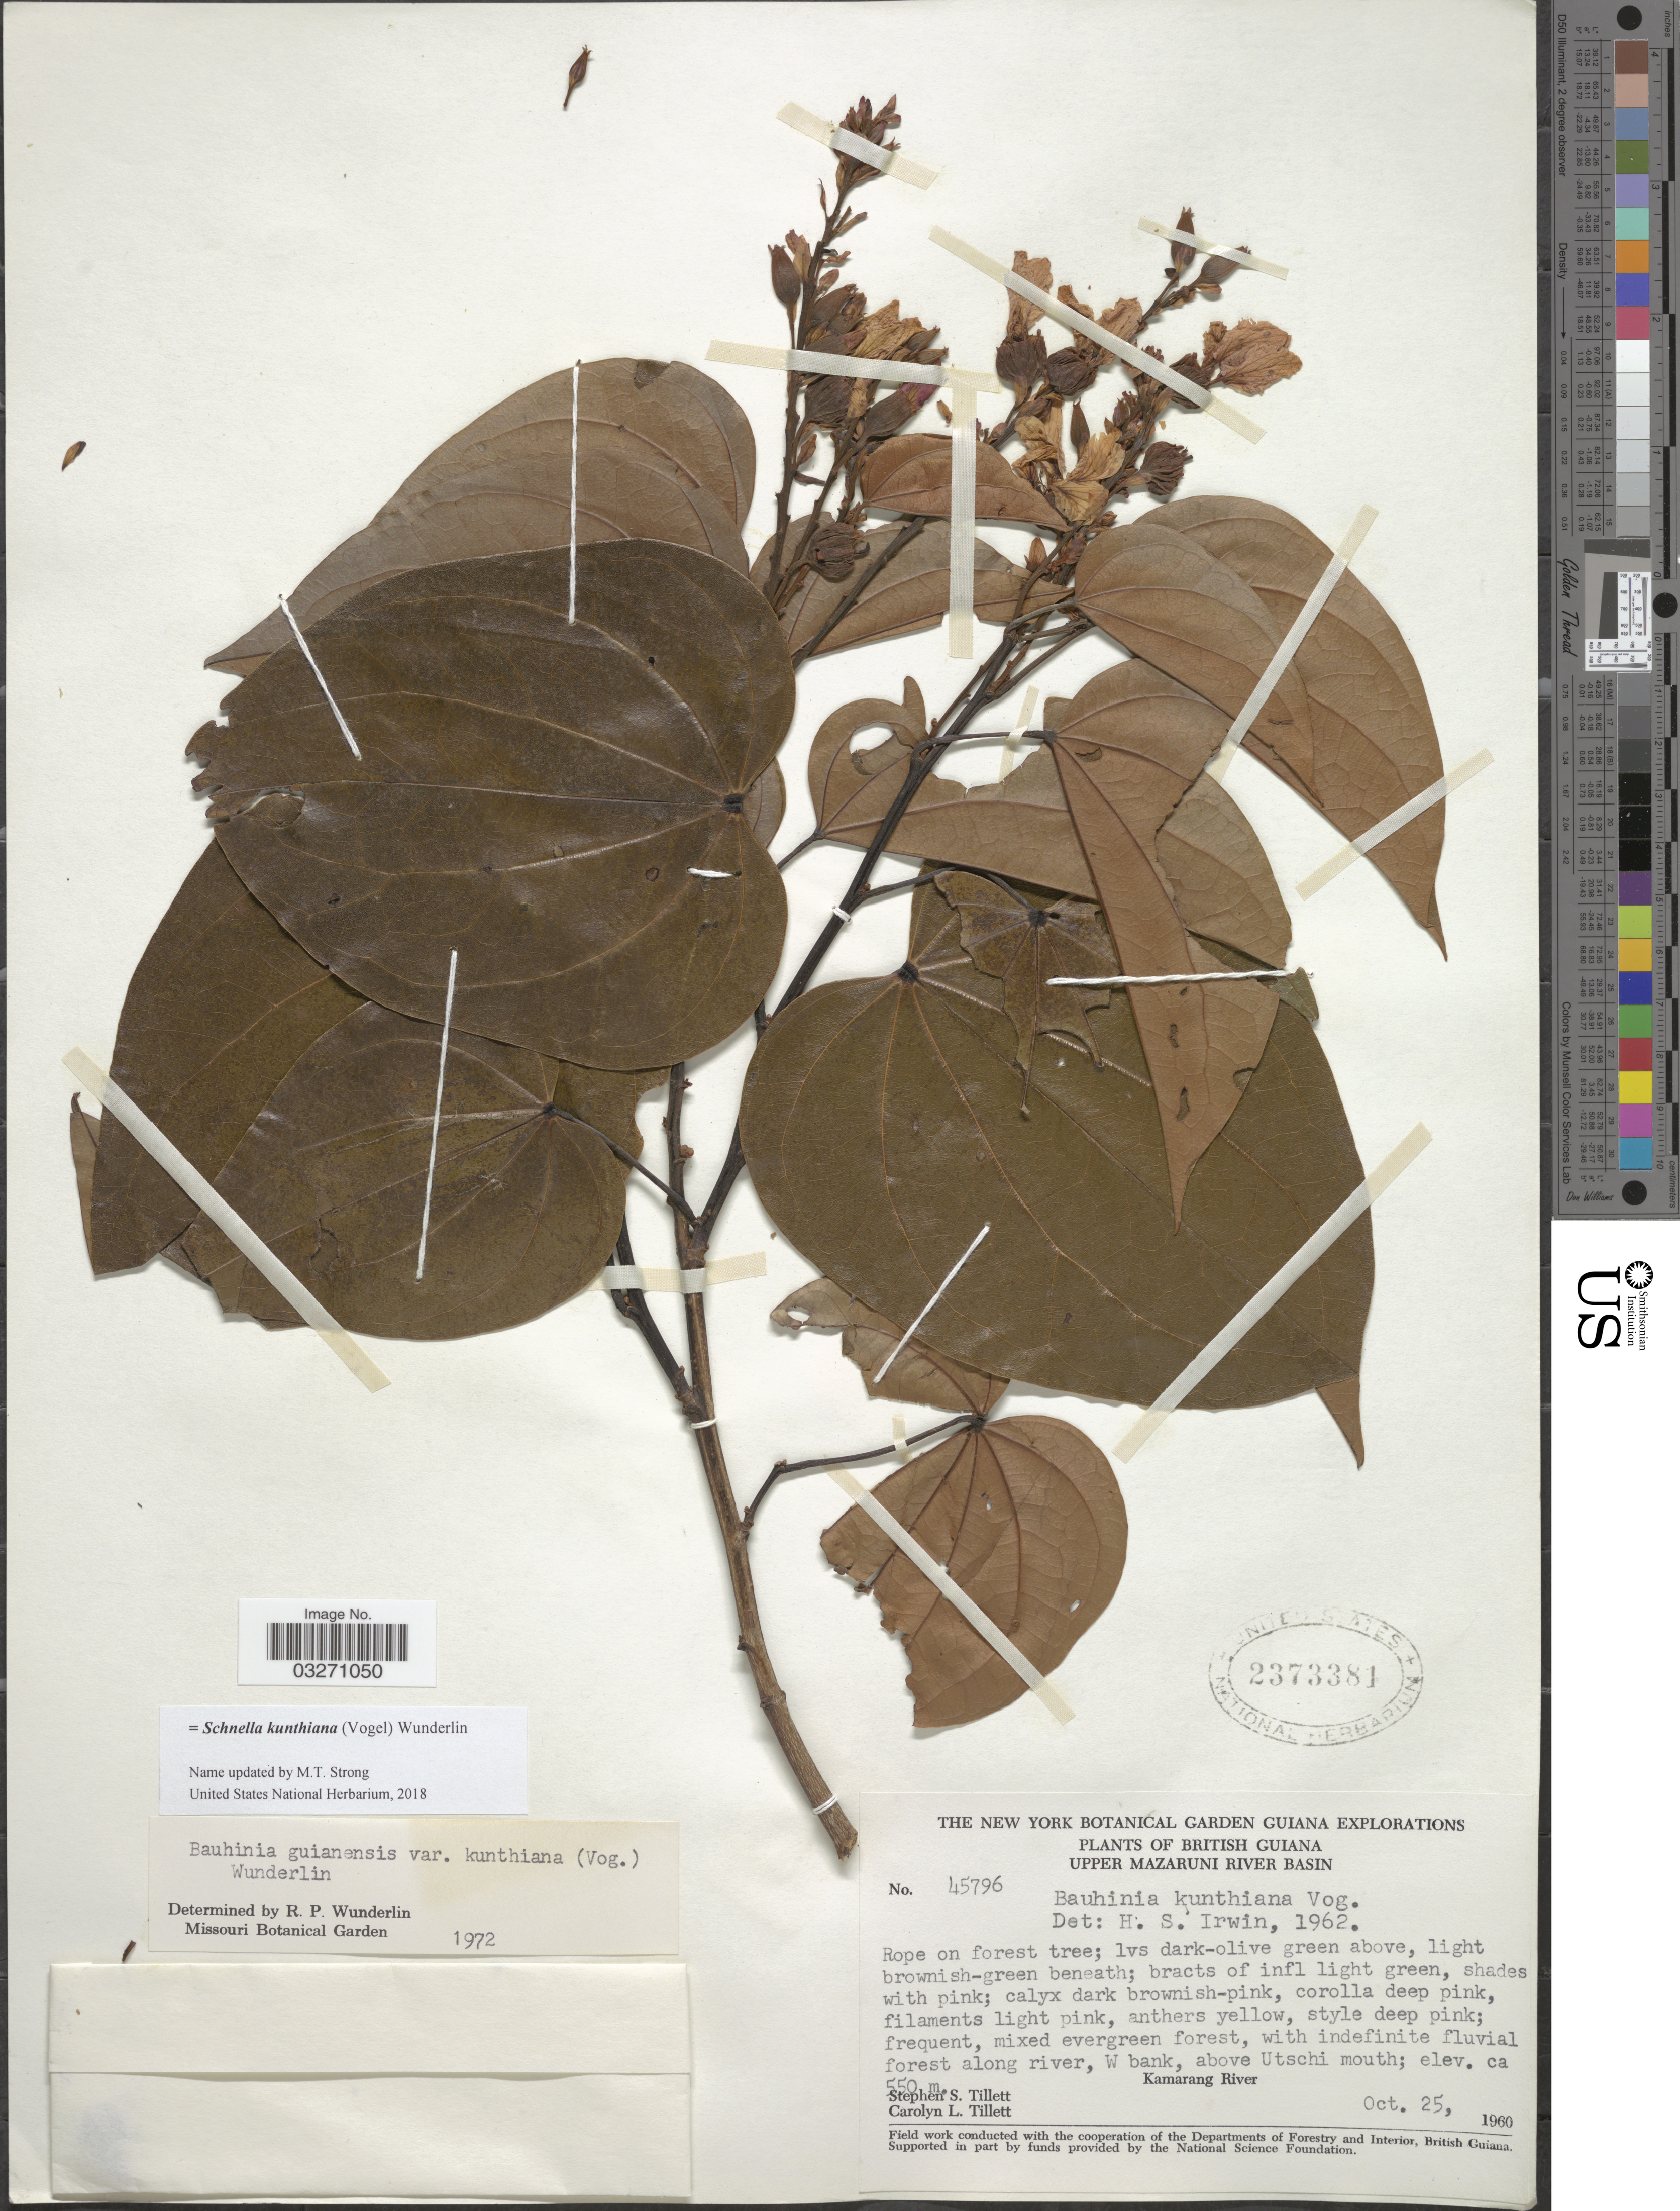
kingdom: Plantae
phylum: Tracheophyta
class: Magnoliopsida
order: Fabales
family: Fabaceae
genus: Schnella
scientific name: Schnella kunthiana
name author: (Vogel) Wunderlin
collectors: S. S. Tillett & C. L. Tillett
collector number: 45796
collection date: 1960-10-25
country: Guyana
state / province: Cuyuni-Mazaruni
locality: British Guiana, Upper Mazaruni River Basin, W bank, above Utschi mouth, Kamarang River.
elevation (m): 550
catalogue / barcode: US 2373381